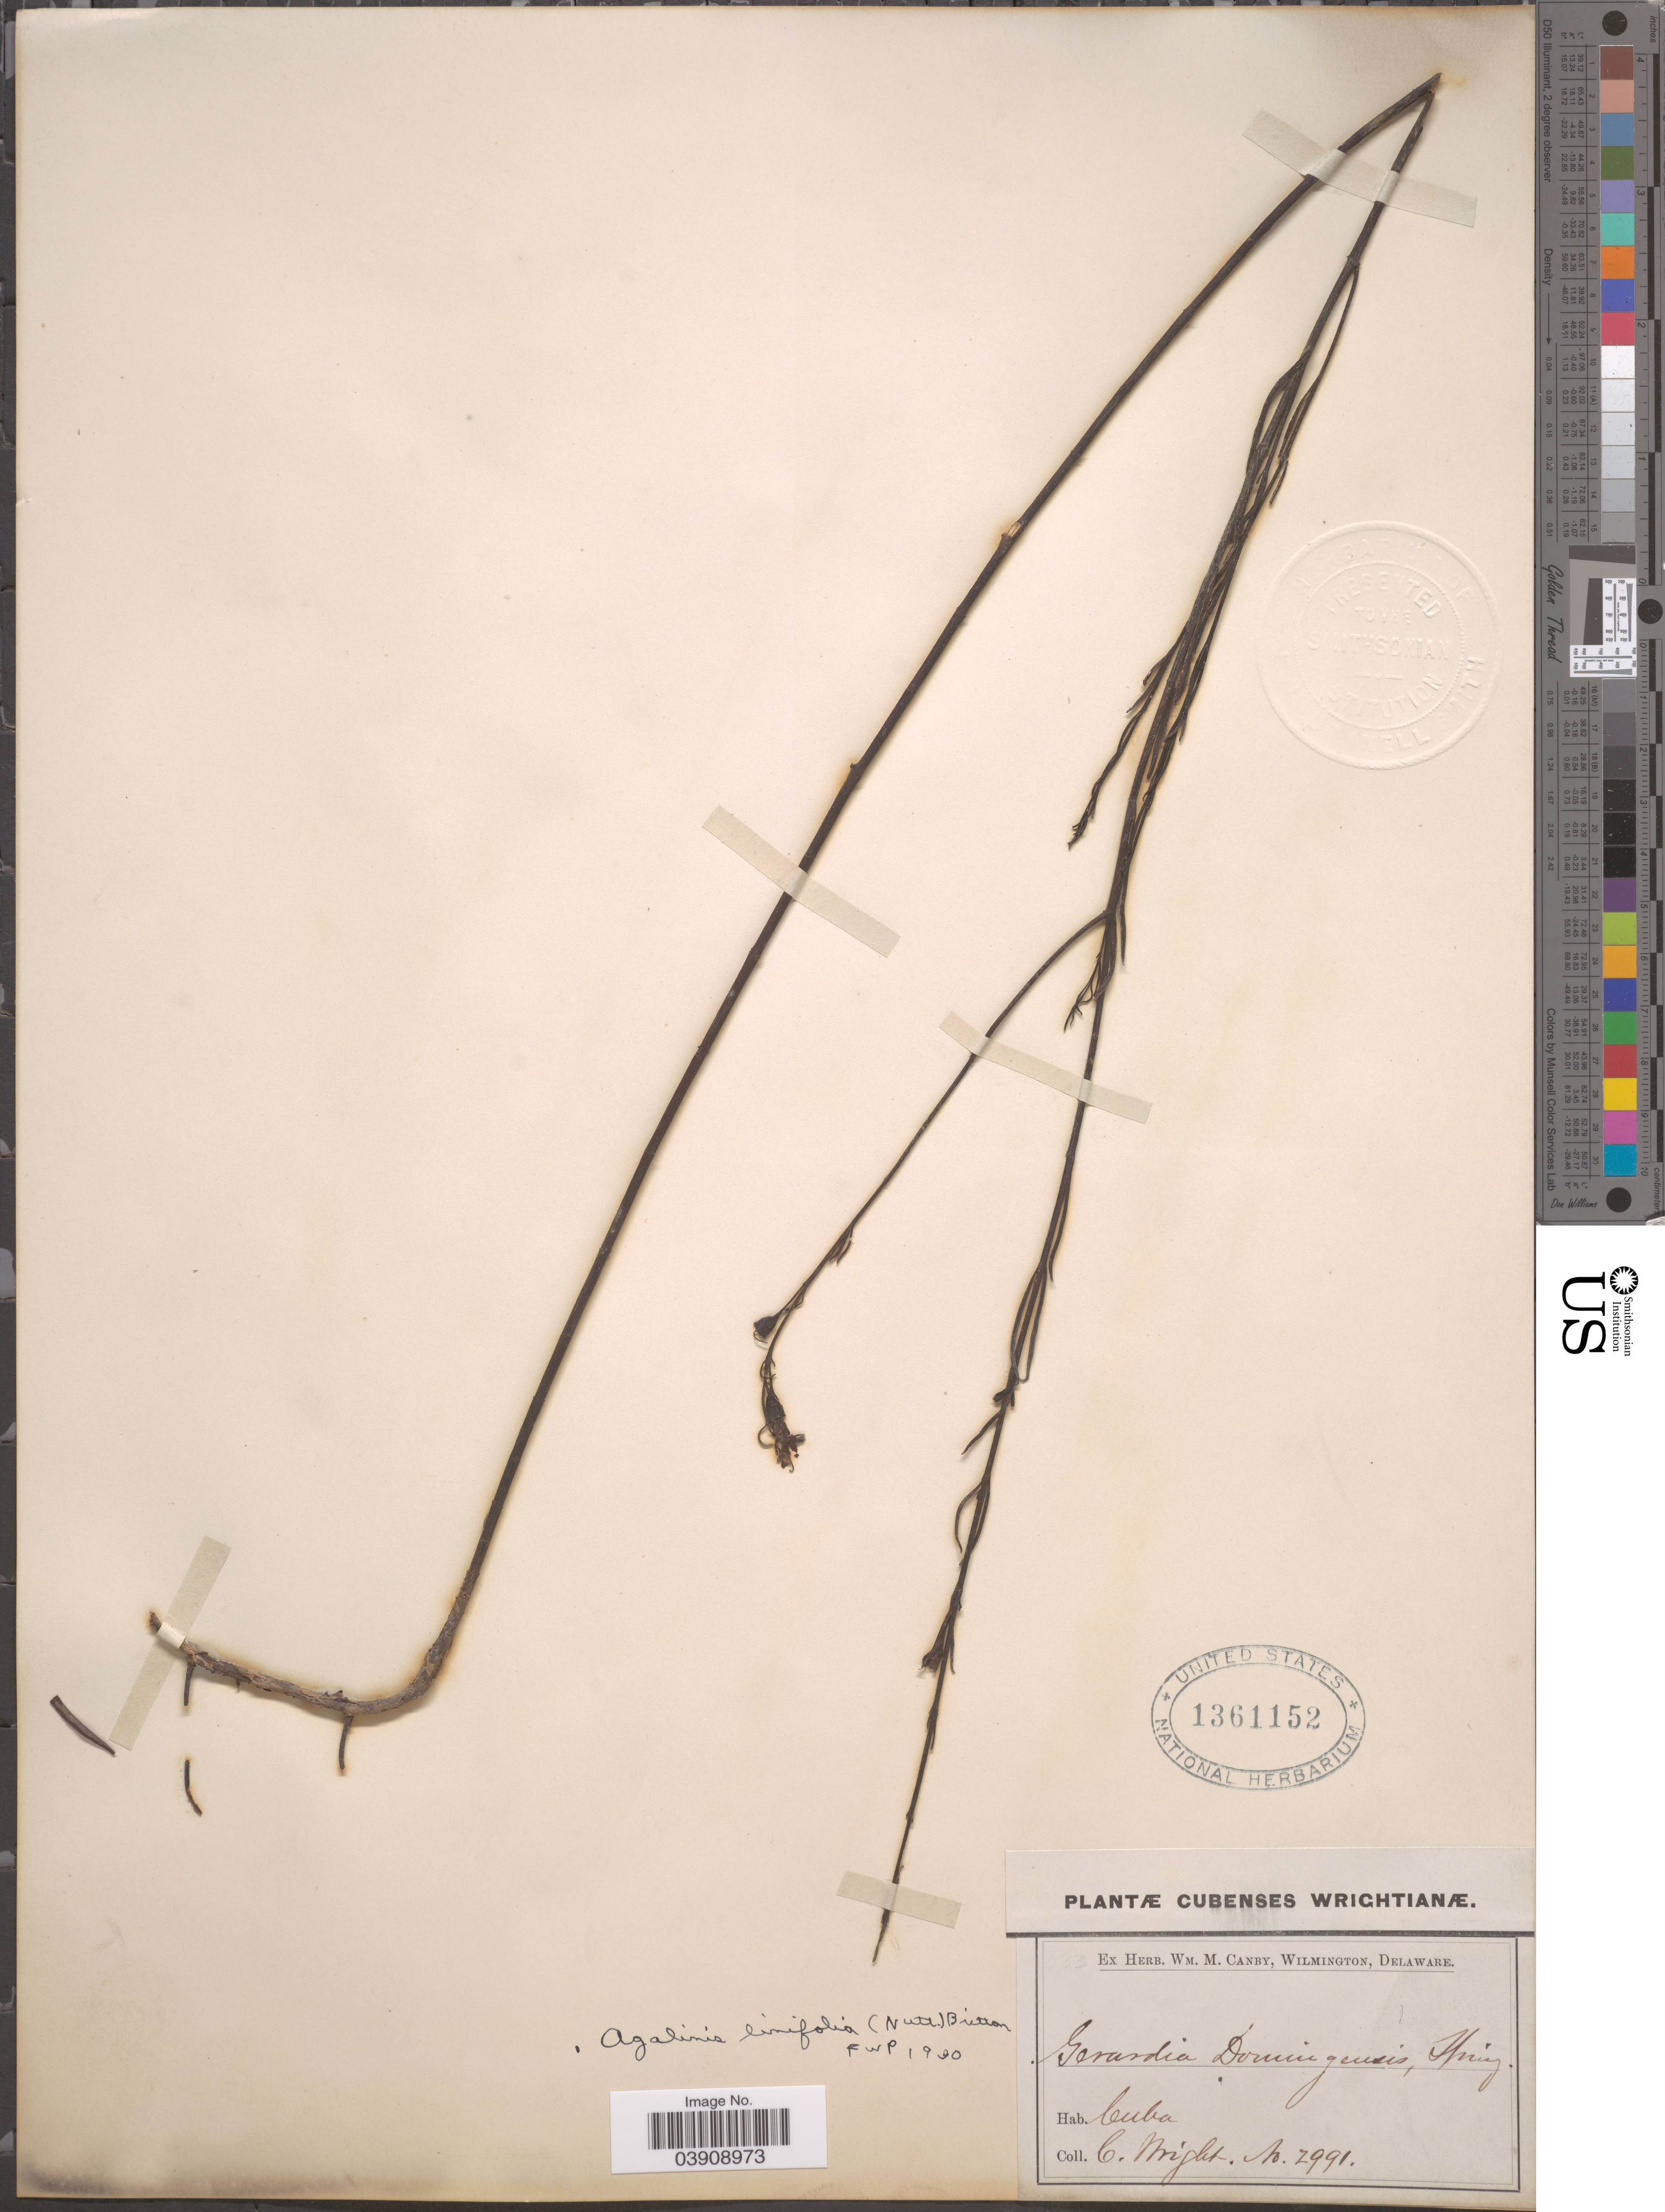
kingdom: Plantae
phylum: Tracheophyta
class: Magnoliopsida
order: Lamiales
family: Orobanchaceae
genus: Agalinis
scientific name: Agalinis linifolia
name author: (Nutt.) Britton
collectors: C. Wright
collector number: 2991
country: Cuba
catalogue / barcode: US 1361152